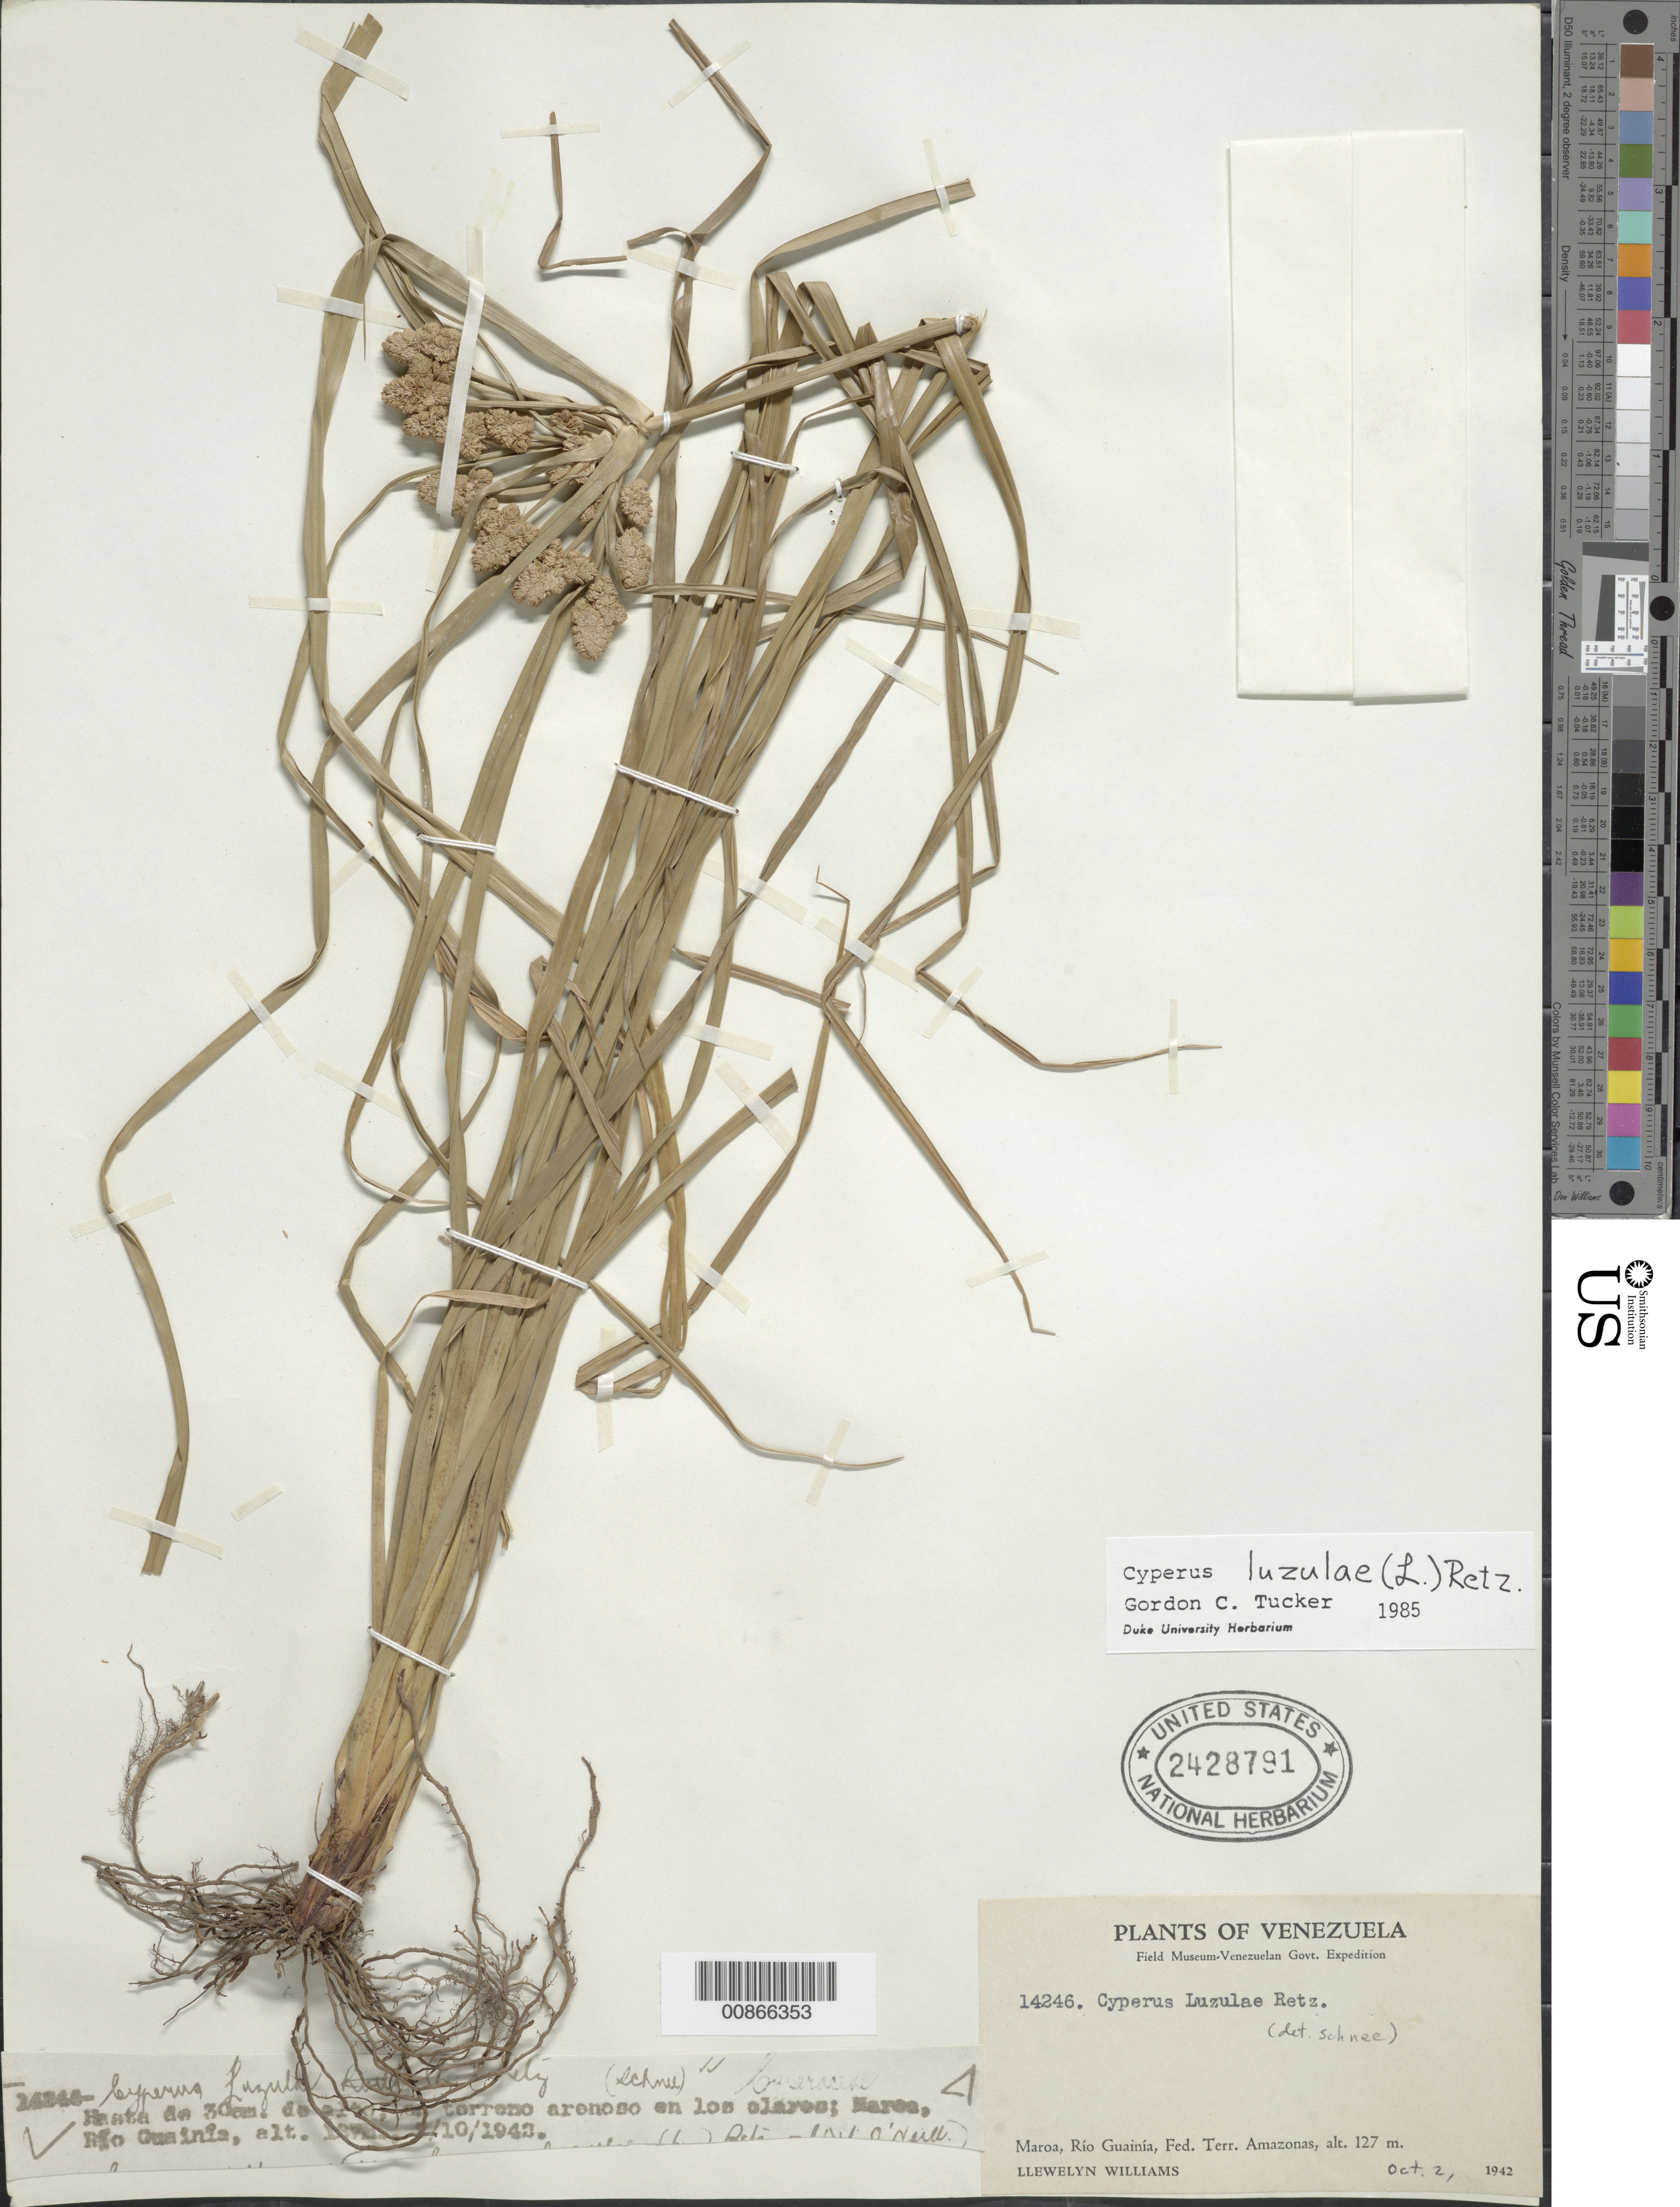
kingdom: Plantae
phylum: Tracheophyta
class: Liliopsida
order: Poales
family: Cyperaceae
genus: Cyperus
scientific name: Cyperus luzulae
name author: (L.) Rottb. ex Retz.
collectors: Ll. Williams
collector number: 14246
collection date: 1942-10-02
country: Venezuela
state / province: Amazonas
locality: Maroa, Río Guainía, Fed Terr. Amazonas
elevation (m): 127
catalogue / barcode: US 2428791